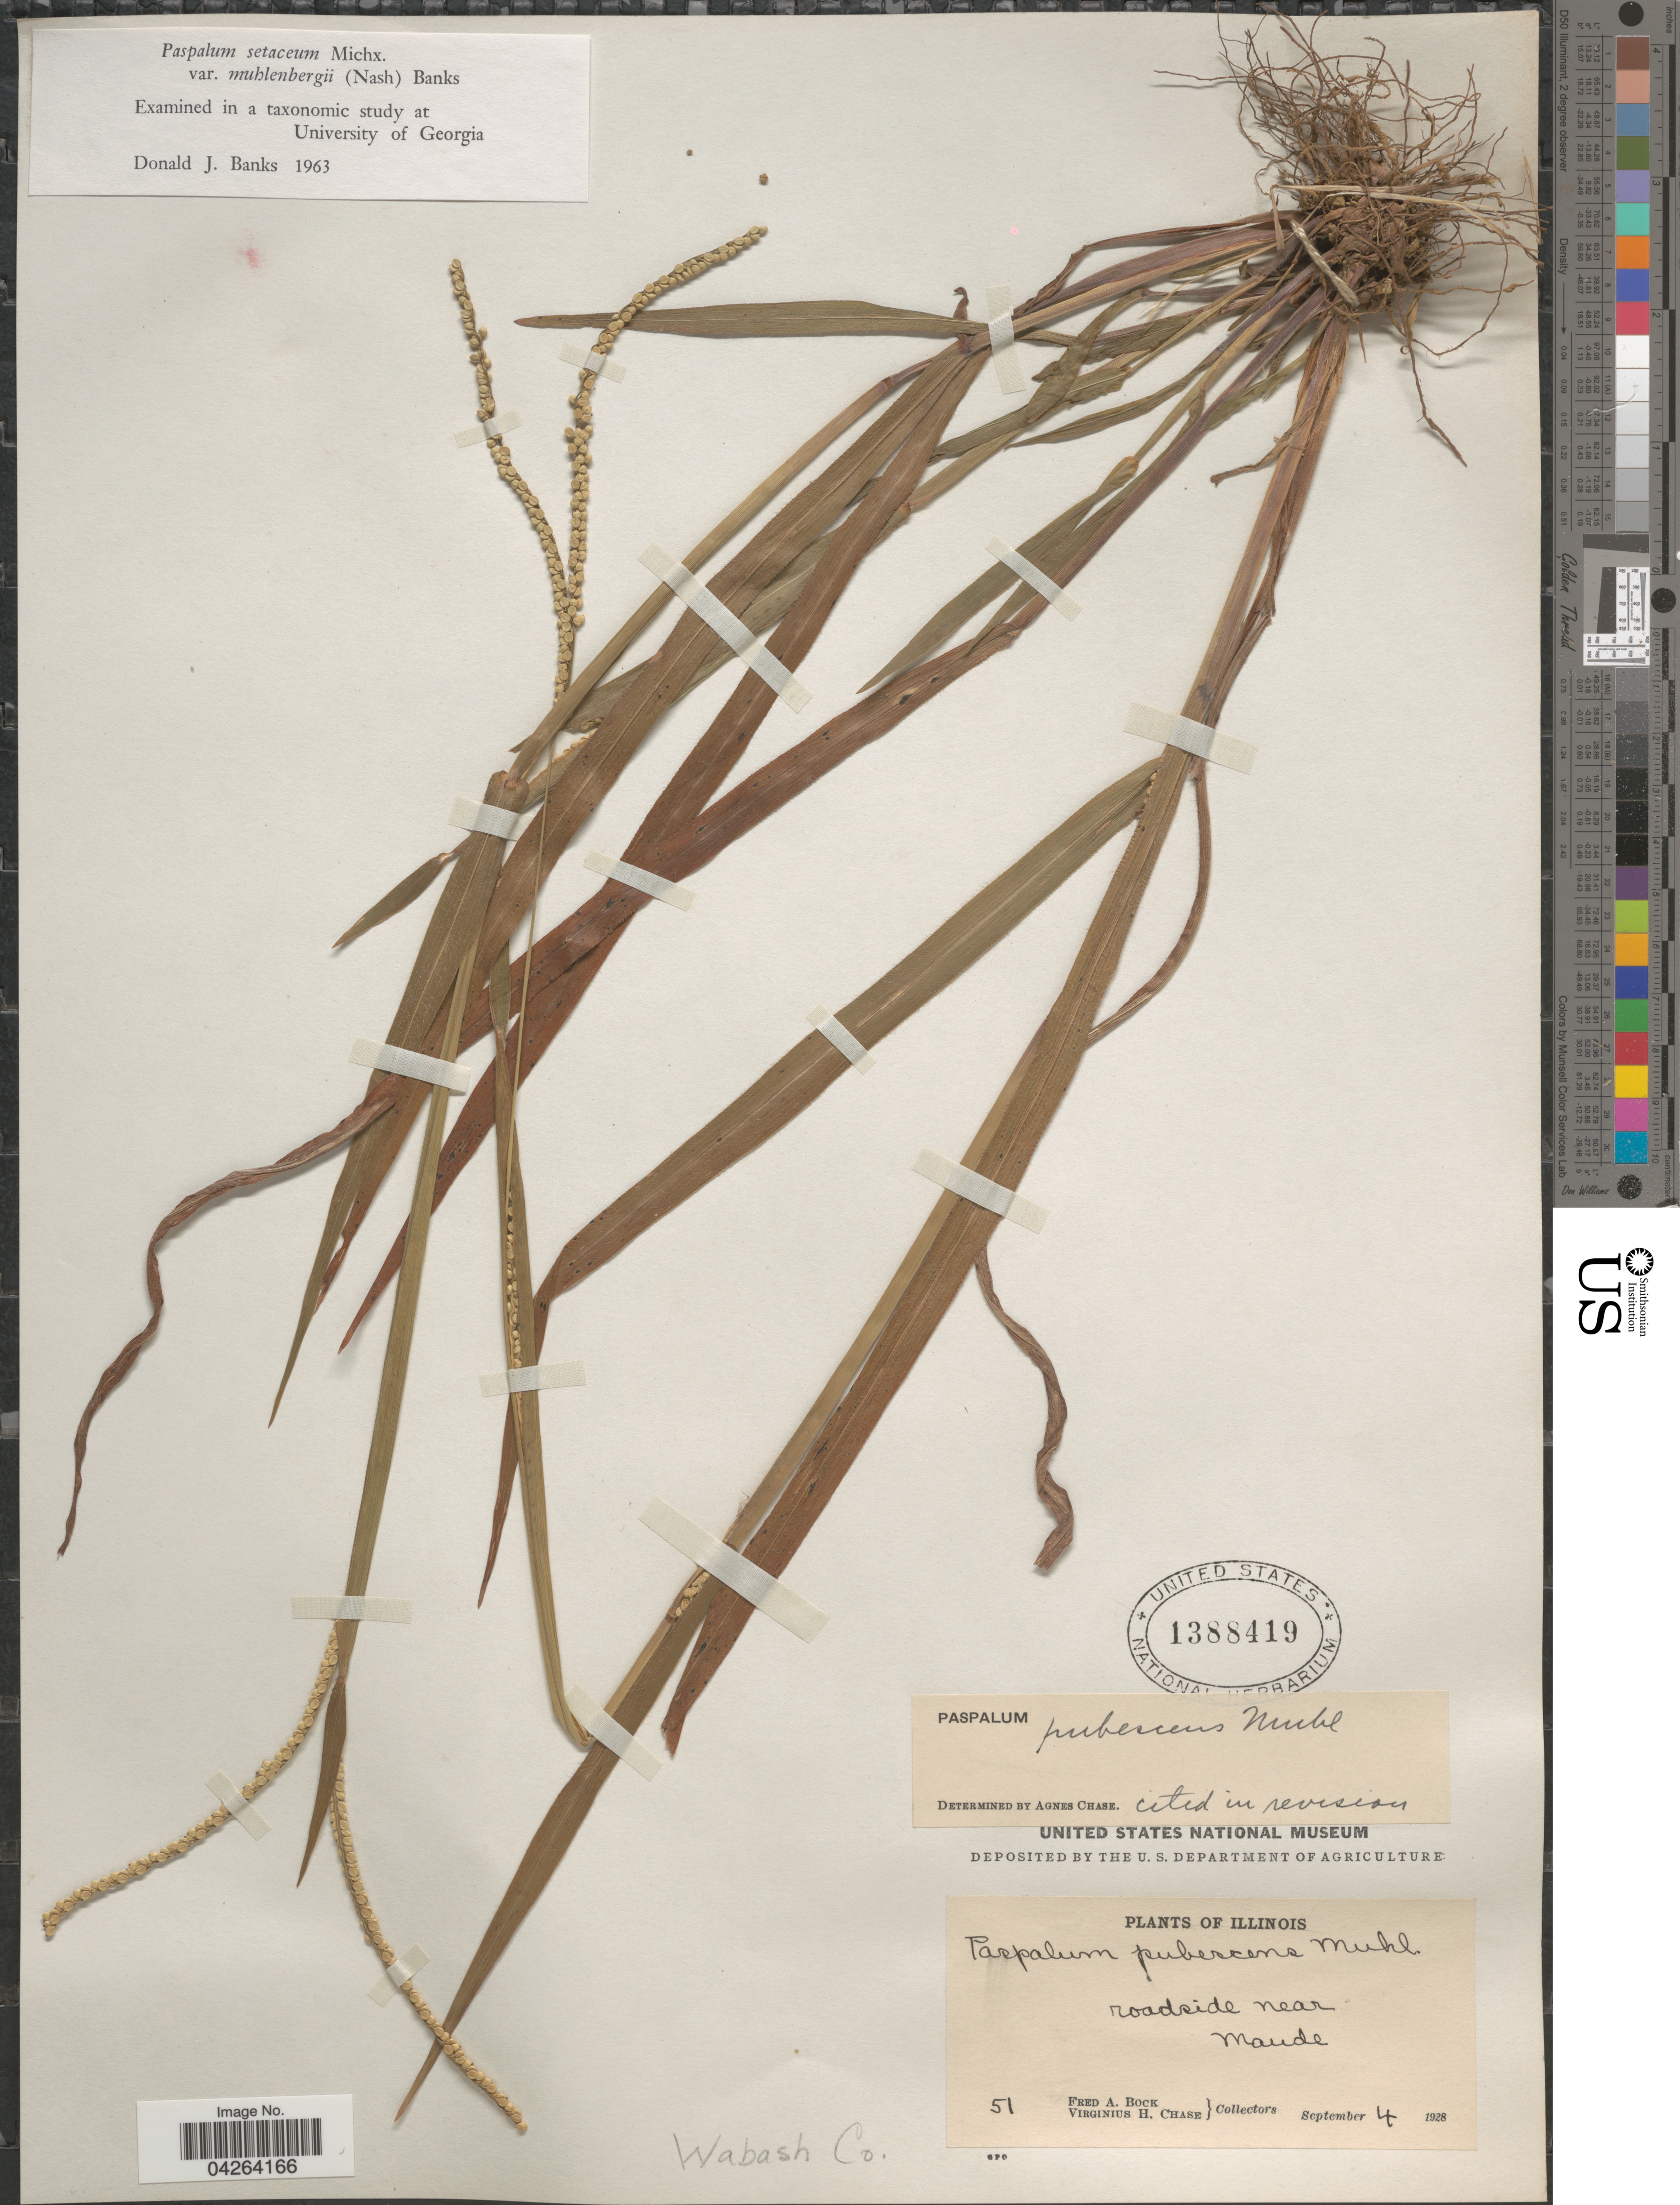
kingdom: Plantae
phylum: Tracheophyta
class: Liliopsida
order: Poales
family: Poaceae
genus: Paspalum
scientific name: Paspalum setaceum var. muhlenbergii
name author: (Nash) D.J. Banks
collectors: F. Bock & V. H. Chase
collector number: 51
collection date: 1928-09-04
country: United States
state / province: Illinois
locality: Roadside near Maude. Wabash Co.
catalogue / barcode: US 1388419